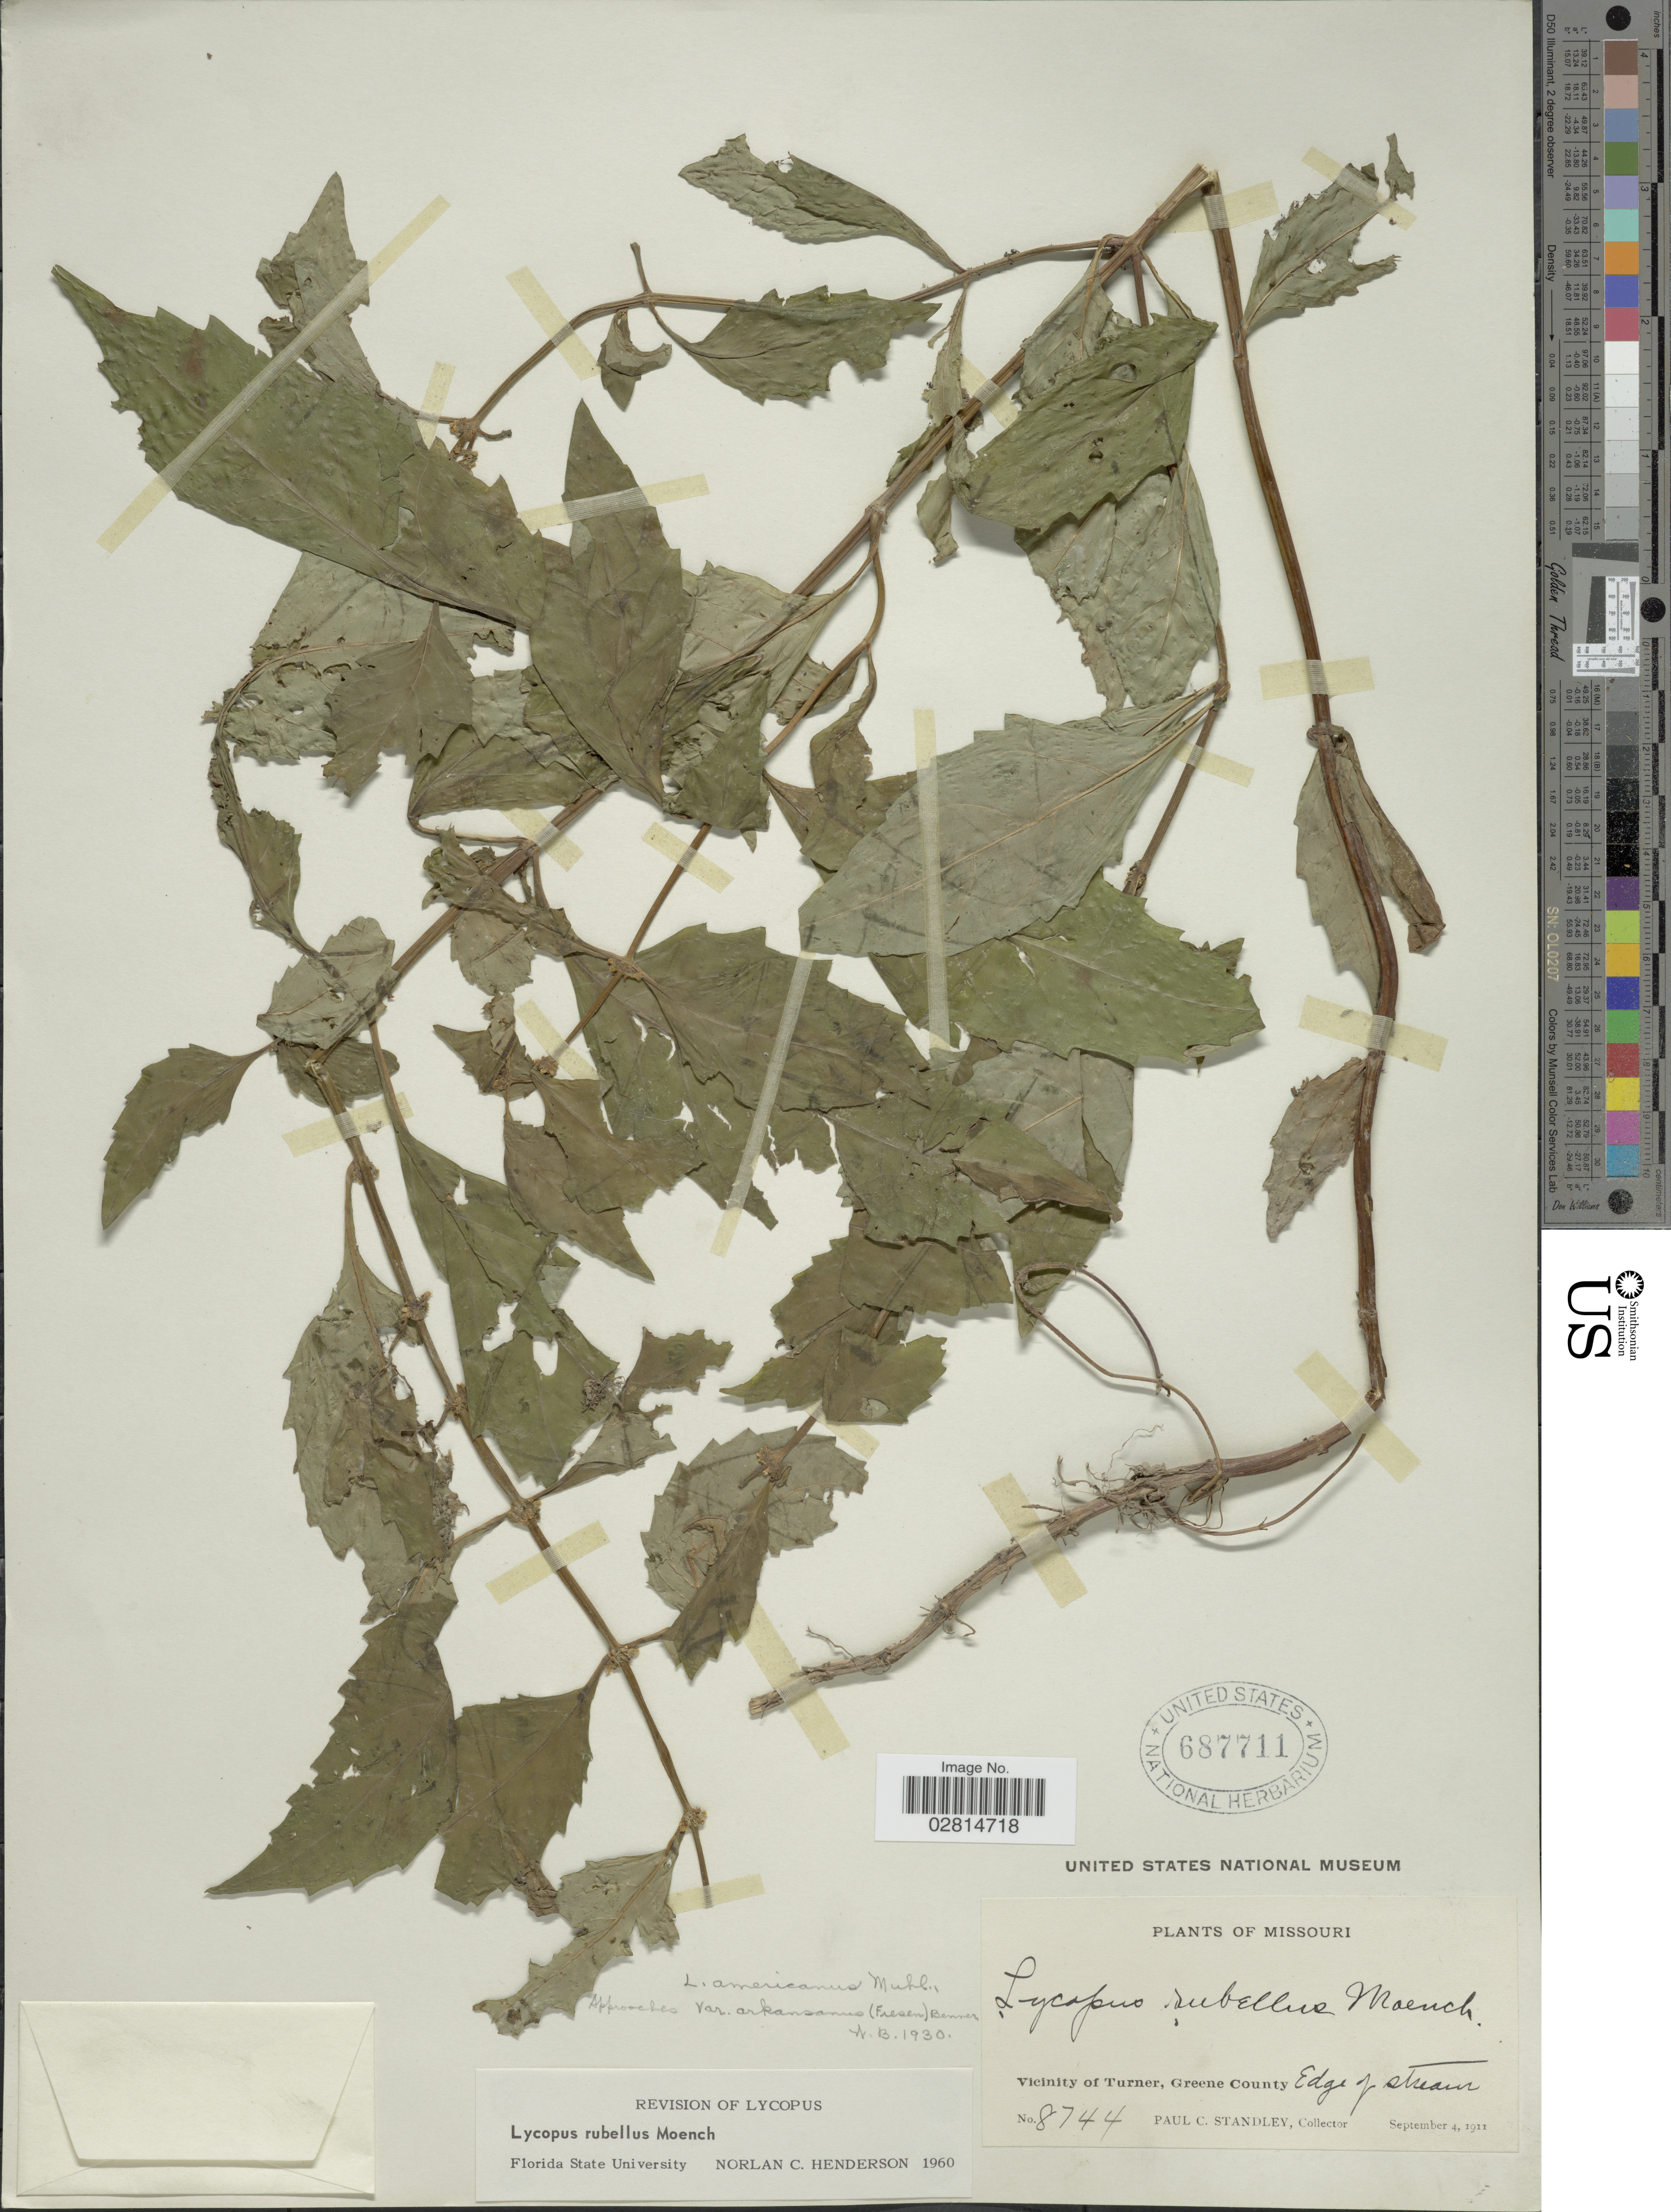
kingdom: Plantae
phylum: Tracheophyta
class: Magnoliopsida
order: Lamiales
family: Lamiaceae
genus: Lycopus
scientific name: Lycopus rubellus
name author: Moench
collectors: P. C. Standley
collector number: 8744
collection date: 1911-09-04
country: United States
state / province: Missouri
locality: Vicinity of Turner, Green County. Edge of stream.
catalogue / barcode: US 687711